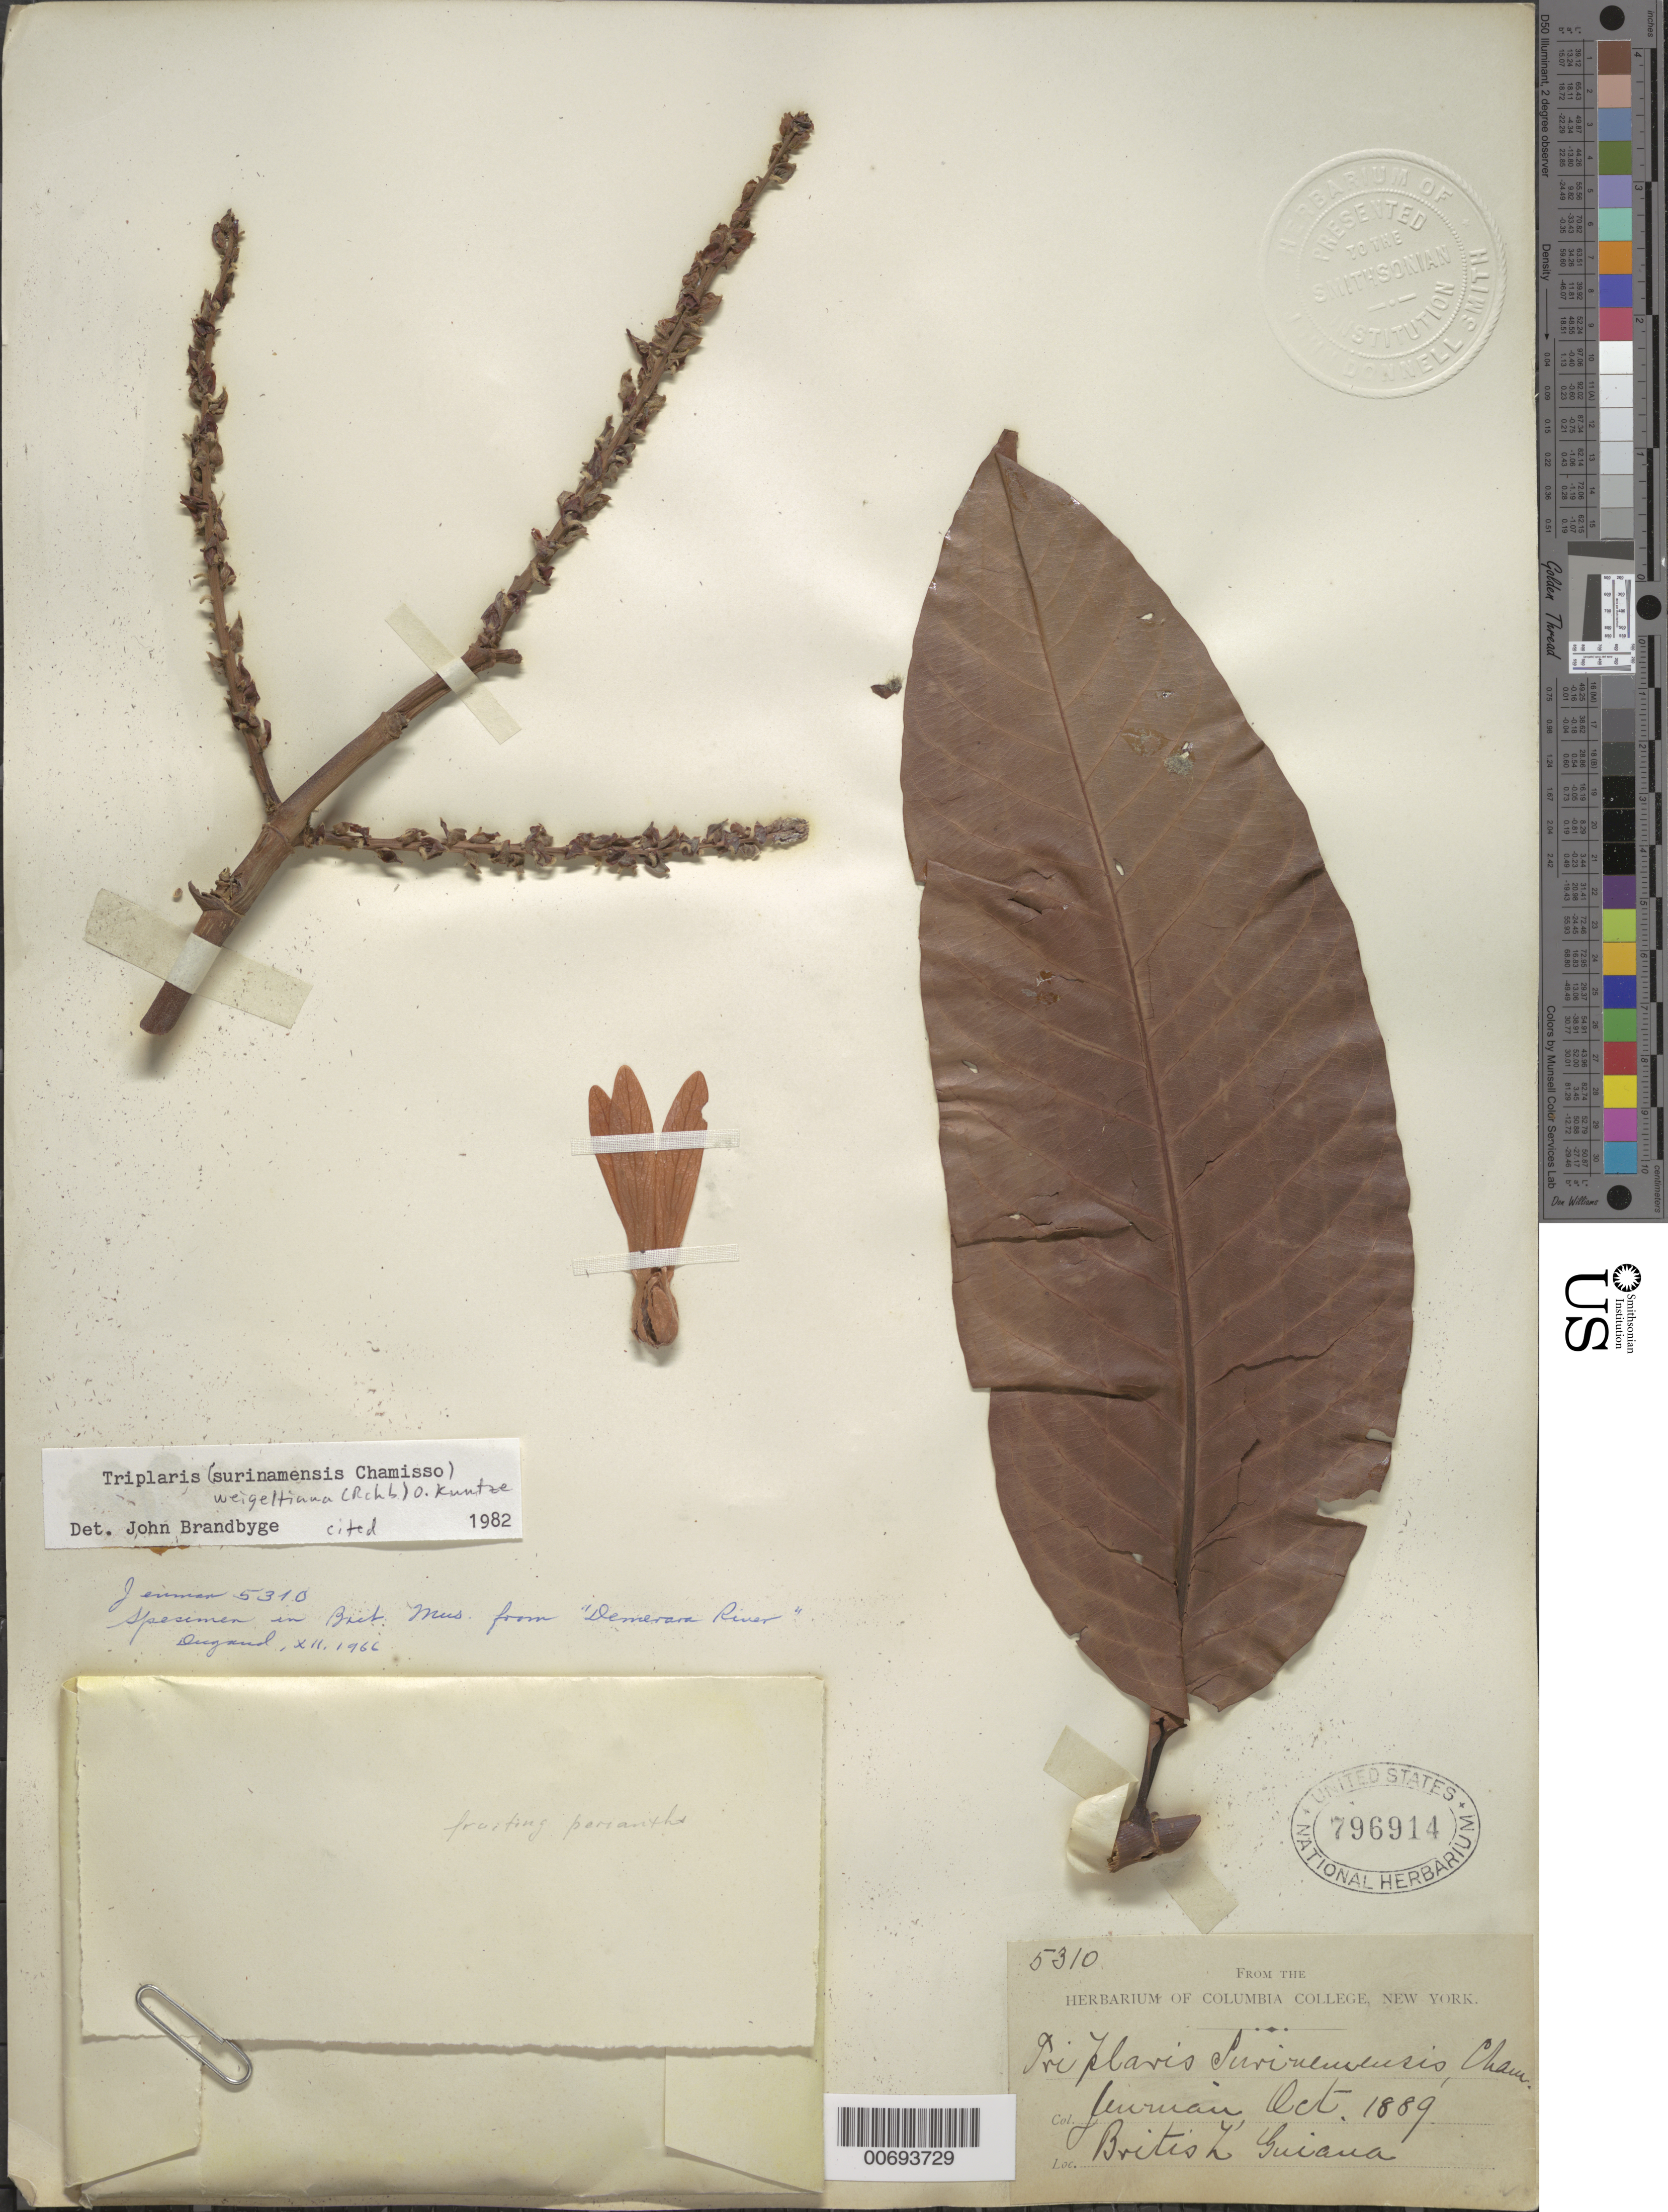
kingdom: Plantae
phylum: Tracheophyta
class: Magnoliopsida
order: Caryophyllales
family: Polygonaceae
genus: Triplaris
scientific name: Triplaris weigeltiana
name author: (Rchb.) Kuntze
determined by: Brandbyge, J.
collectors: G. S. Jenman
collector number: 5310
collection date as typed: October 1889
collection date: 1889-10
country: Guyana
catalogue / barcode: US 796914